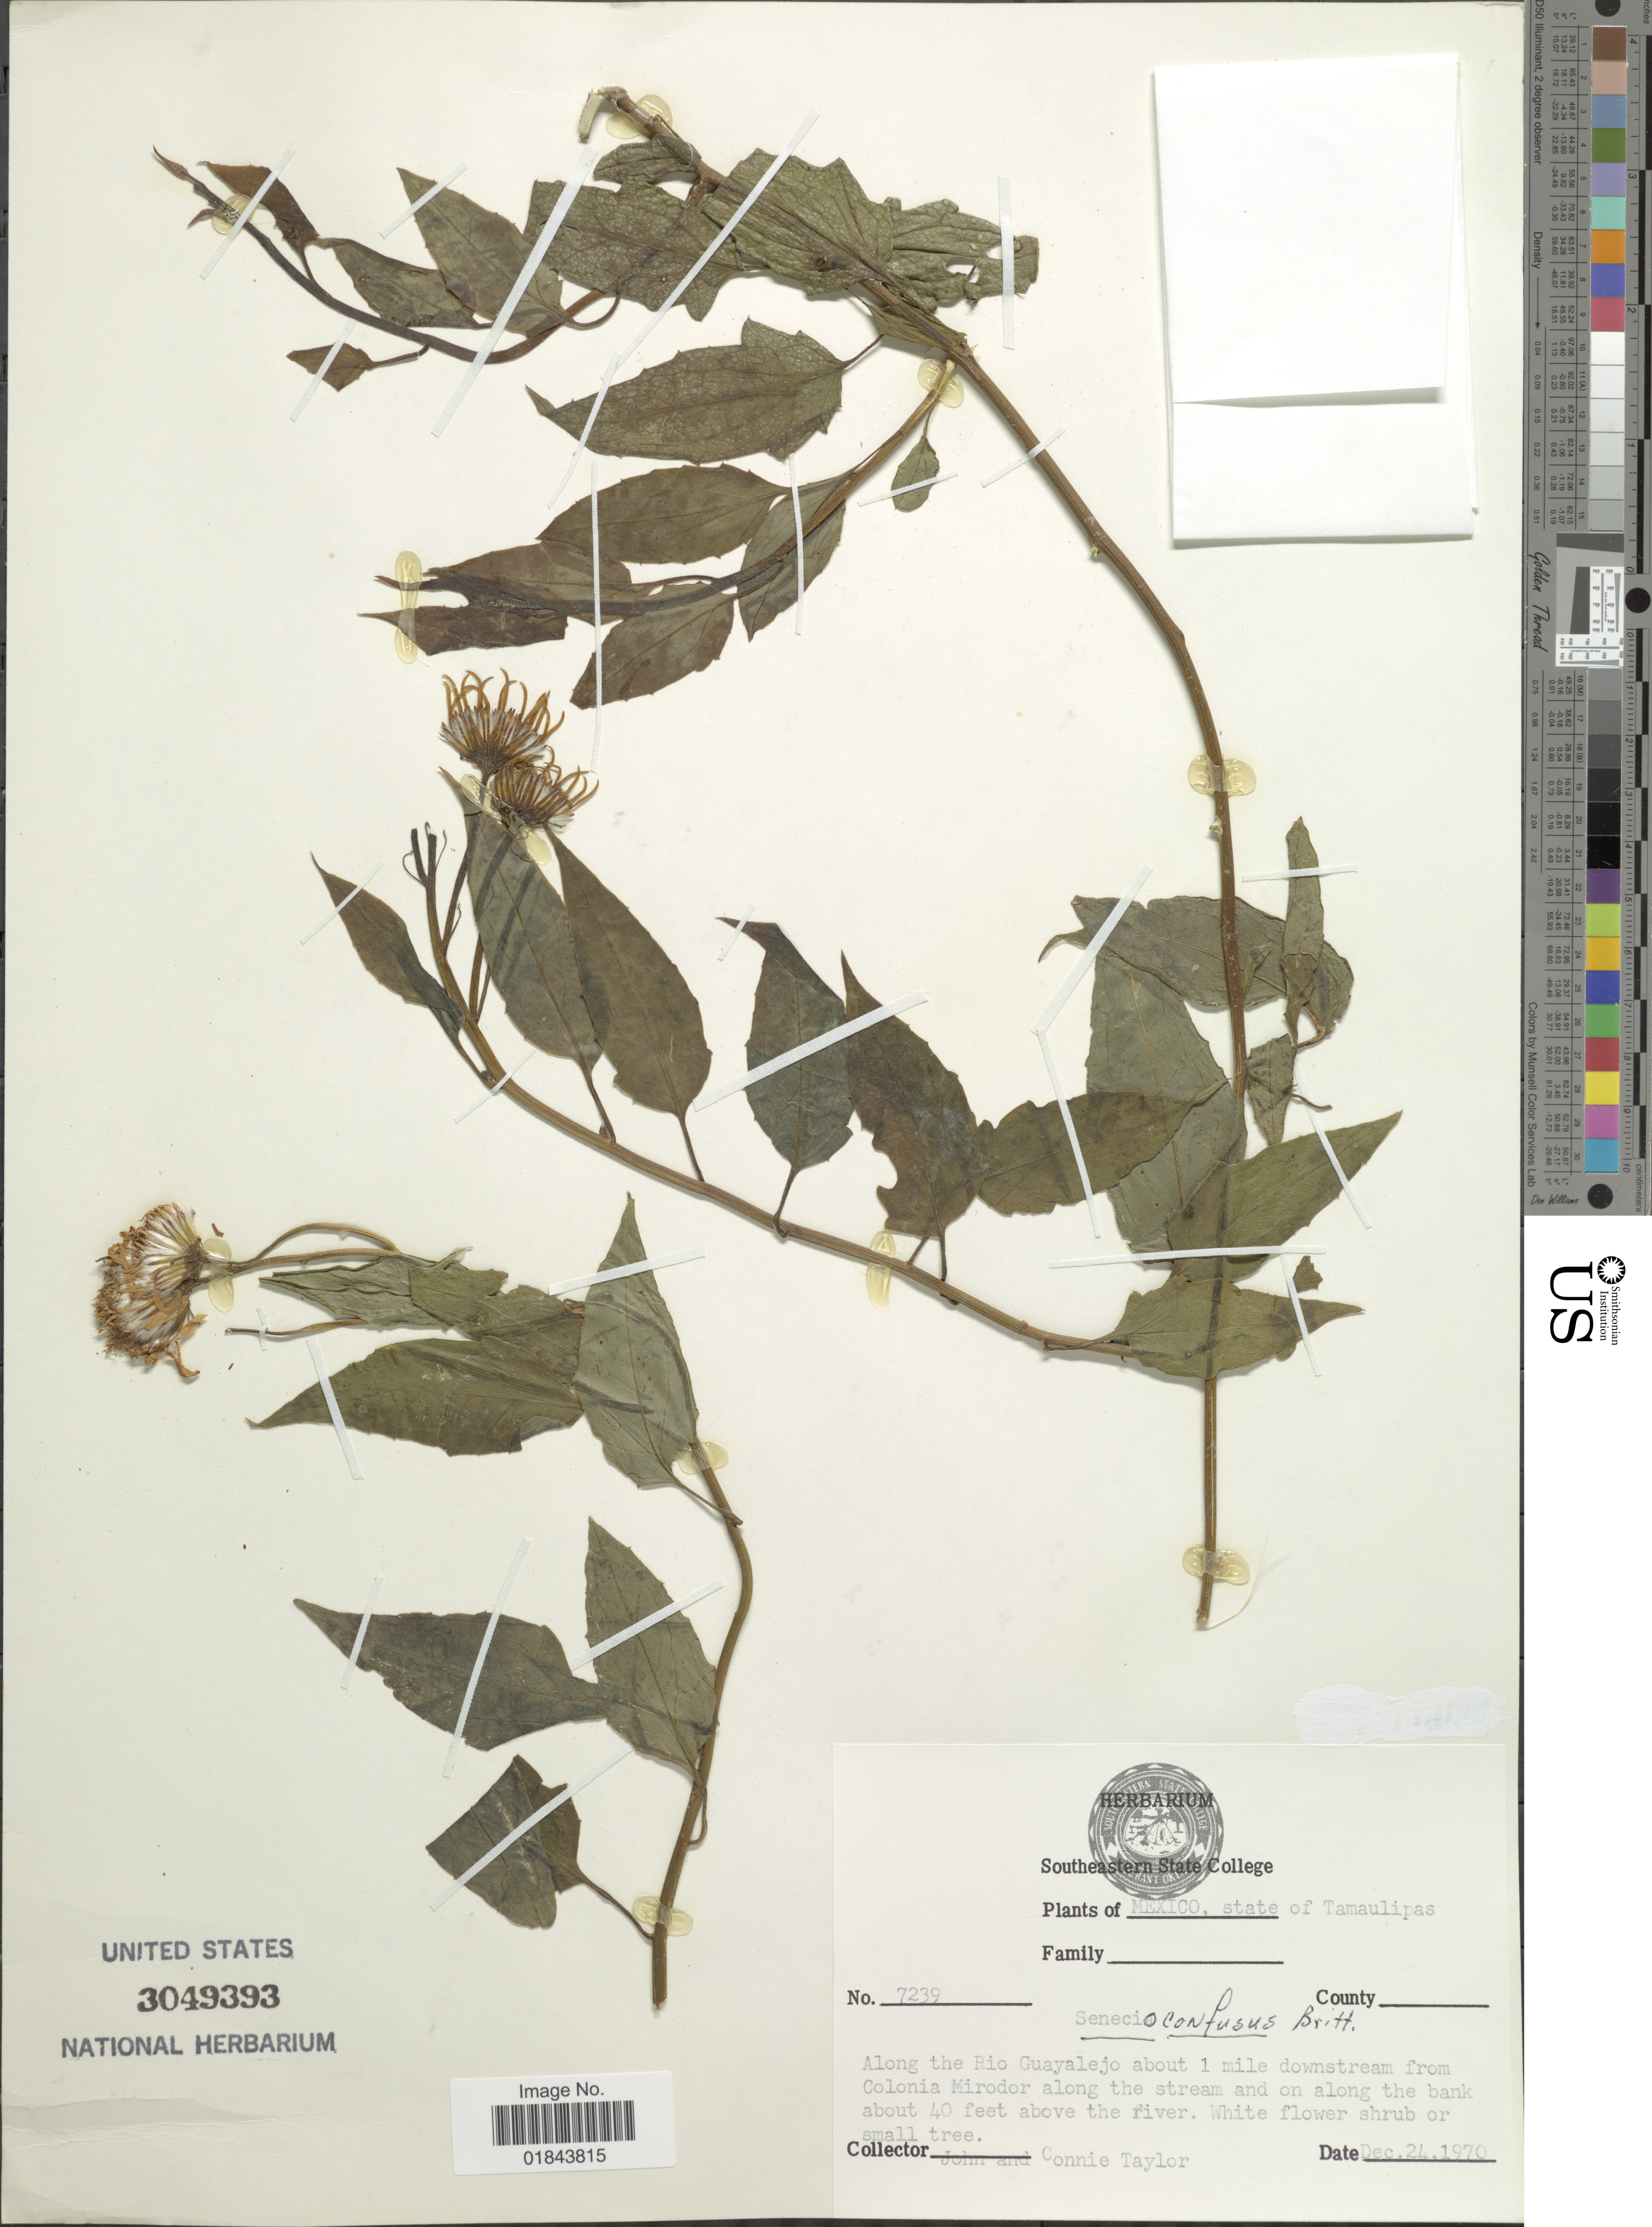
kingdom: Plantae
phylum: Tracheophyta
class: Magnoliopsida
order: Asterales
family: Asteraceae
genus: Pseudogynoxys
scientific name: Pseudogynoxys chenopodioides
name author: (Kunth) Cabrera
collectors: J. Taylor & C. Taylor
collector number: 7239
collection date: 1970-12-24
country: Mexico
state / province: Tamaulipas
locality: Mexico, state of Tamaulipas. Along the Rio Guayalejo about 1 mile downstream from Colonia Mirodor along the stream and on along the bank about 40 feet above the river.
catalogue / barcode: US 3049393